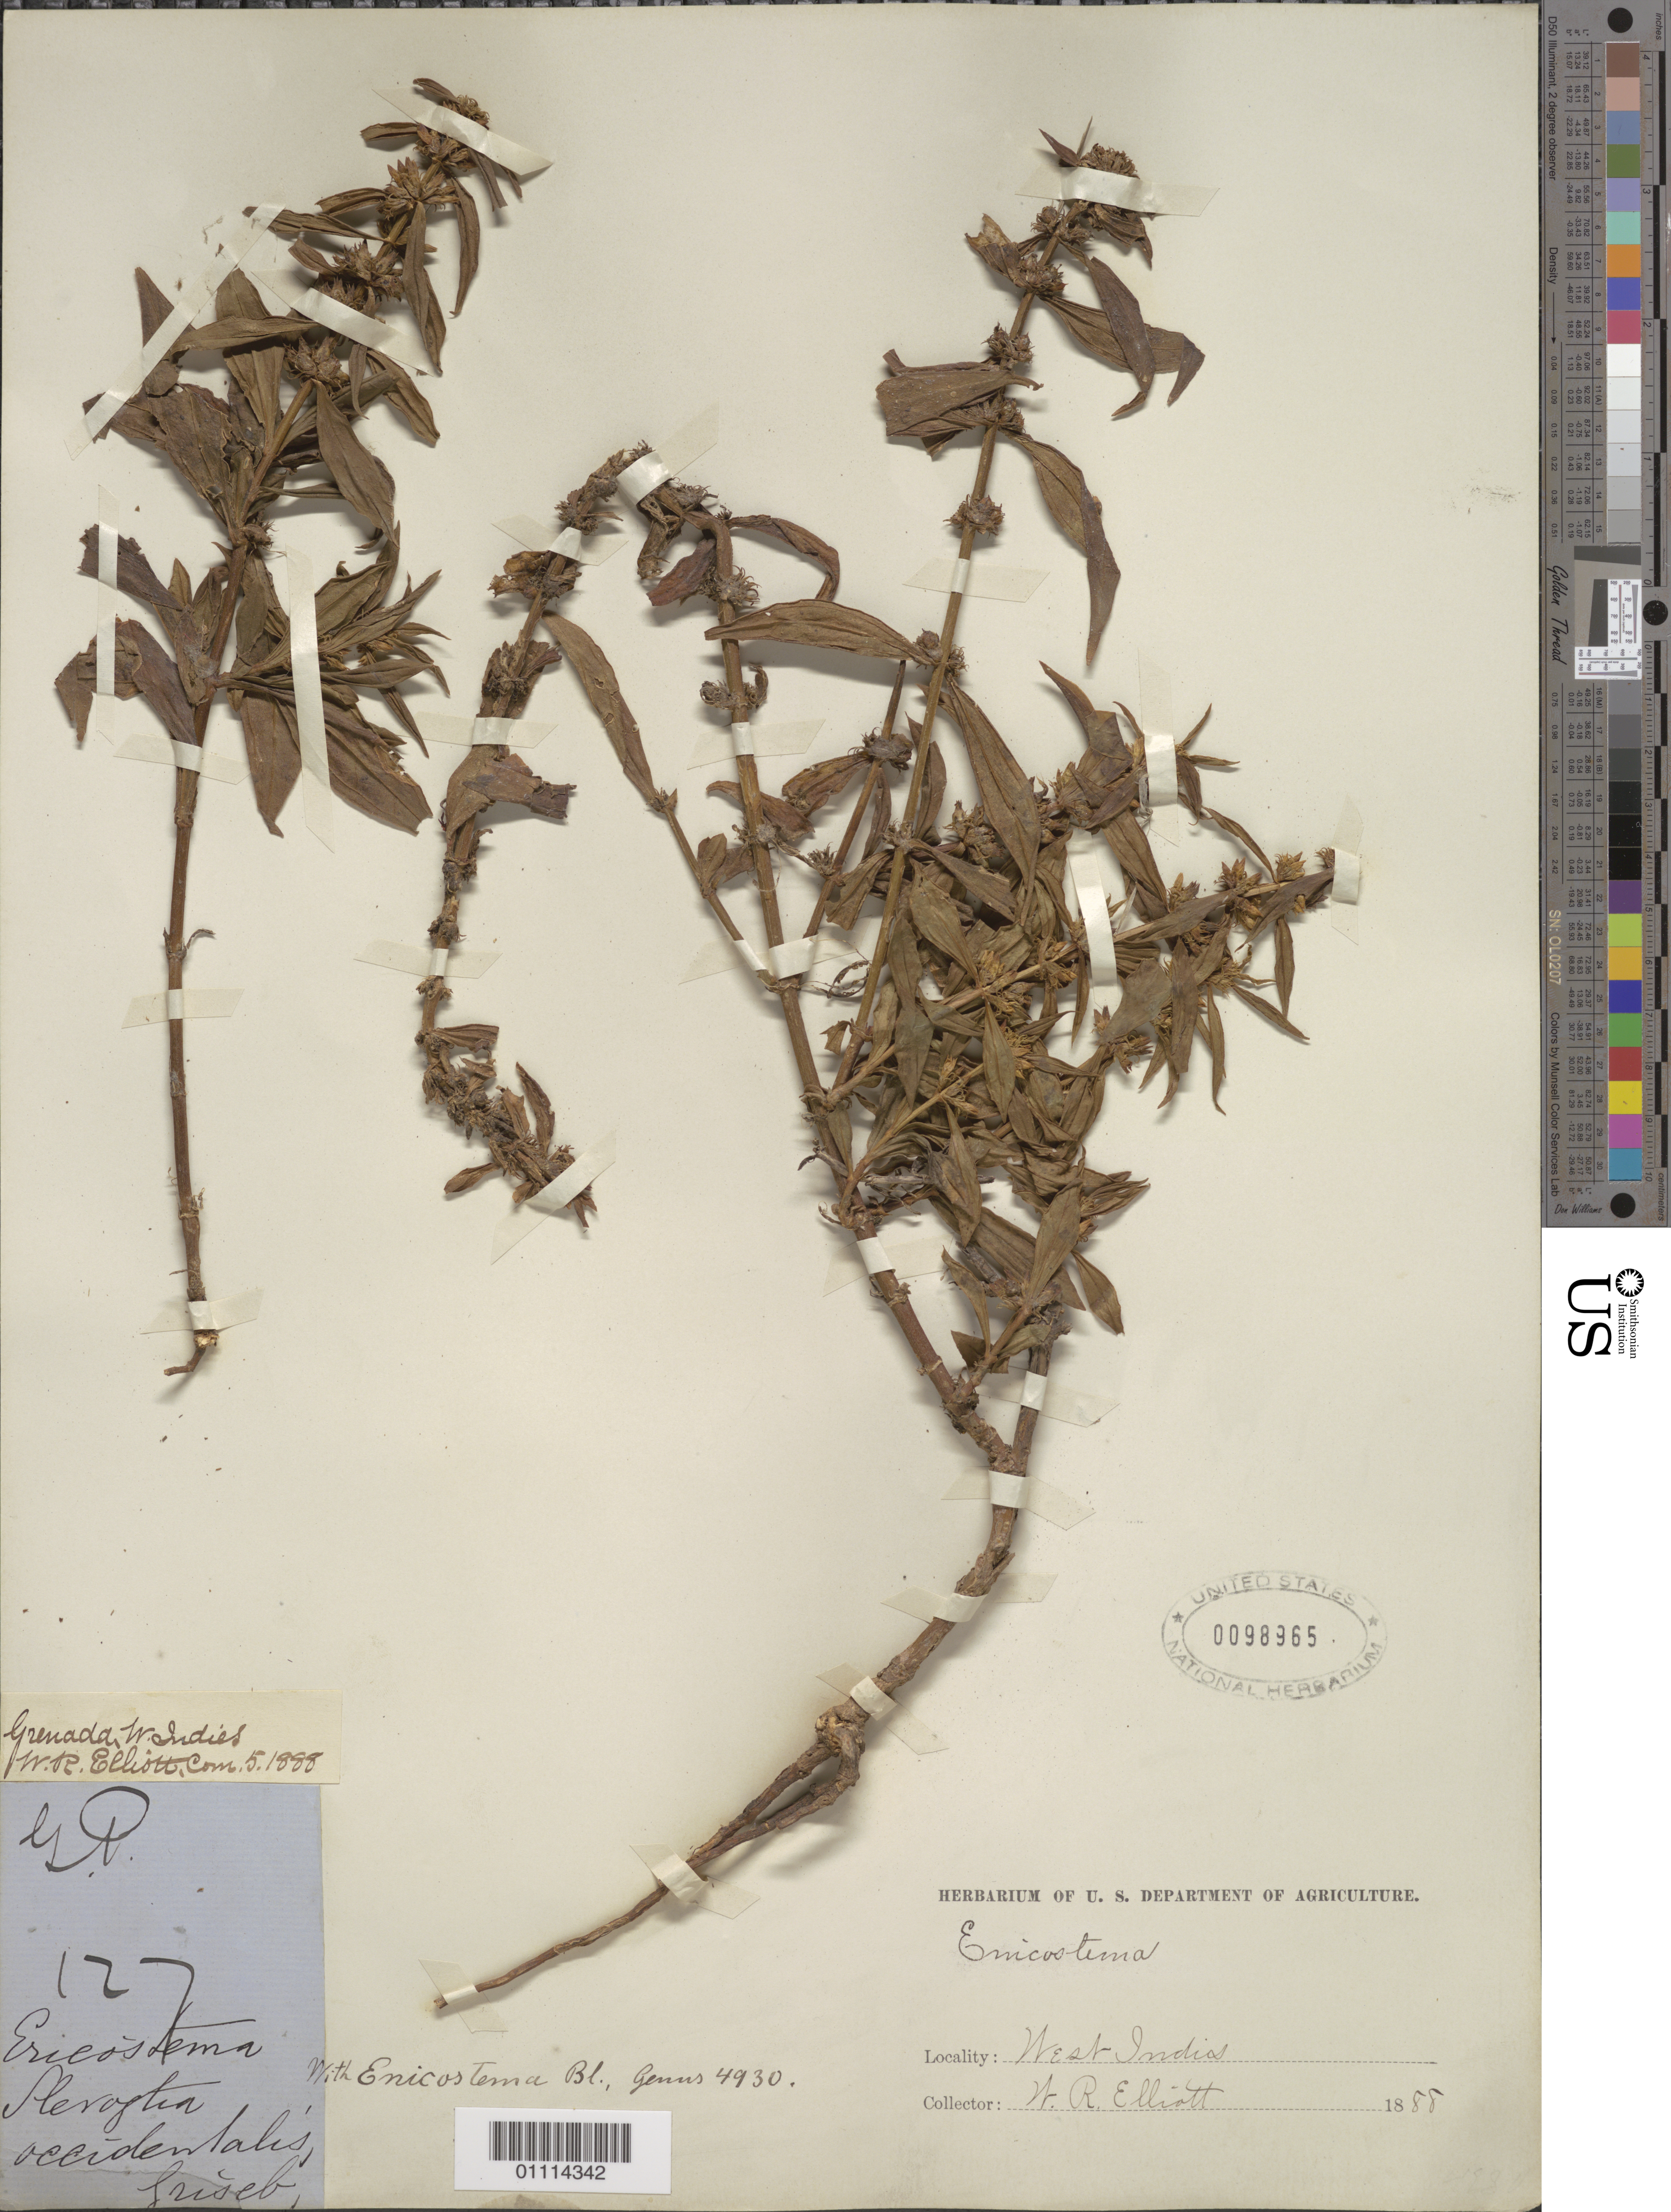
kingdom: Plantae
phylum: Tracheophyta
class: Magnoliopsida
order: Gentianales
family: Gentianaceae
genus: Enicostema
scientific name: Enicostema verticillatum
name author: (L.) Engl.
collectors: W. Elliott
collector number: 127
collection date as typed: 1888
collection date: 1888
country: Grenada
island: Grenada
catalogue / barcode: US 98965